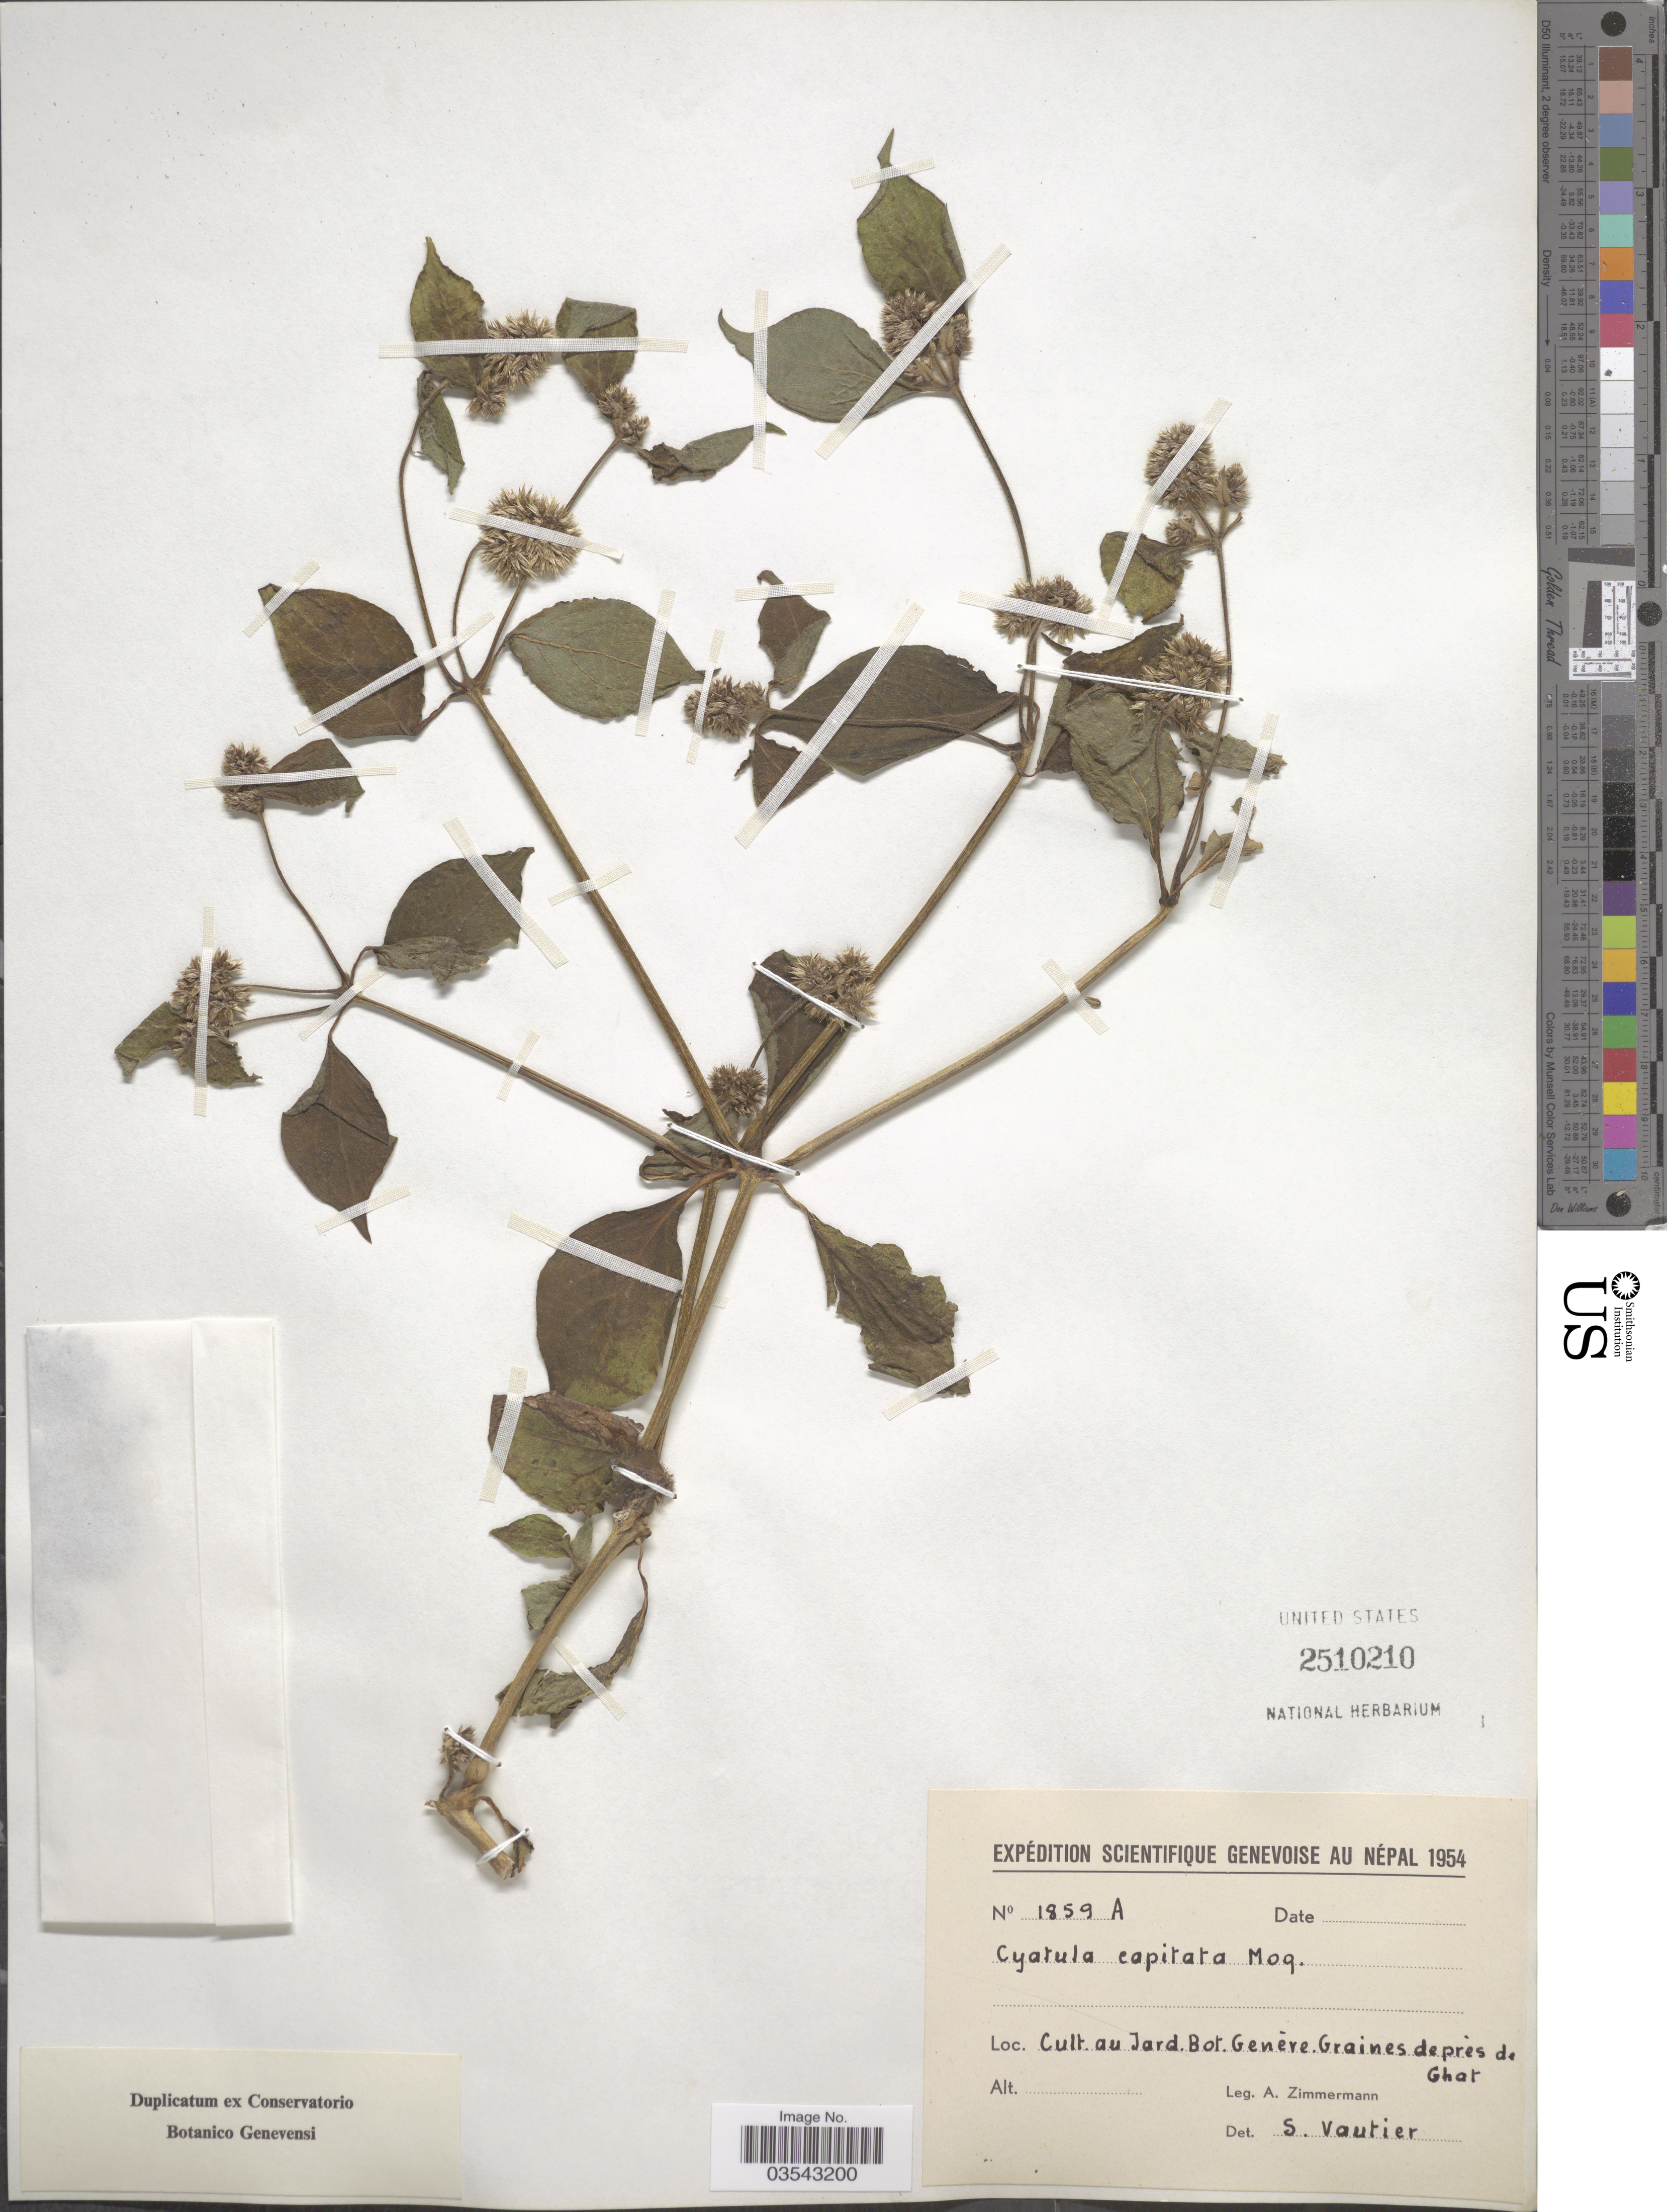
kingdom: Plantae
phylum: Tracheophyta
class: Magnoliopsida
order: Caryophyllales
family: Amaranthaceae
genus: Cyathula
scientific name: Cyathula capitata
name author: Moq.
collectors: A. Zimmermann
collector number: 1859A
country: Nepal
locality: Cult au Jard. Bot. Genéve Graines deprès de Ghat.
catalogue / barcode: US 2510210